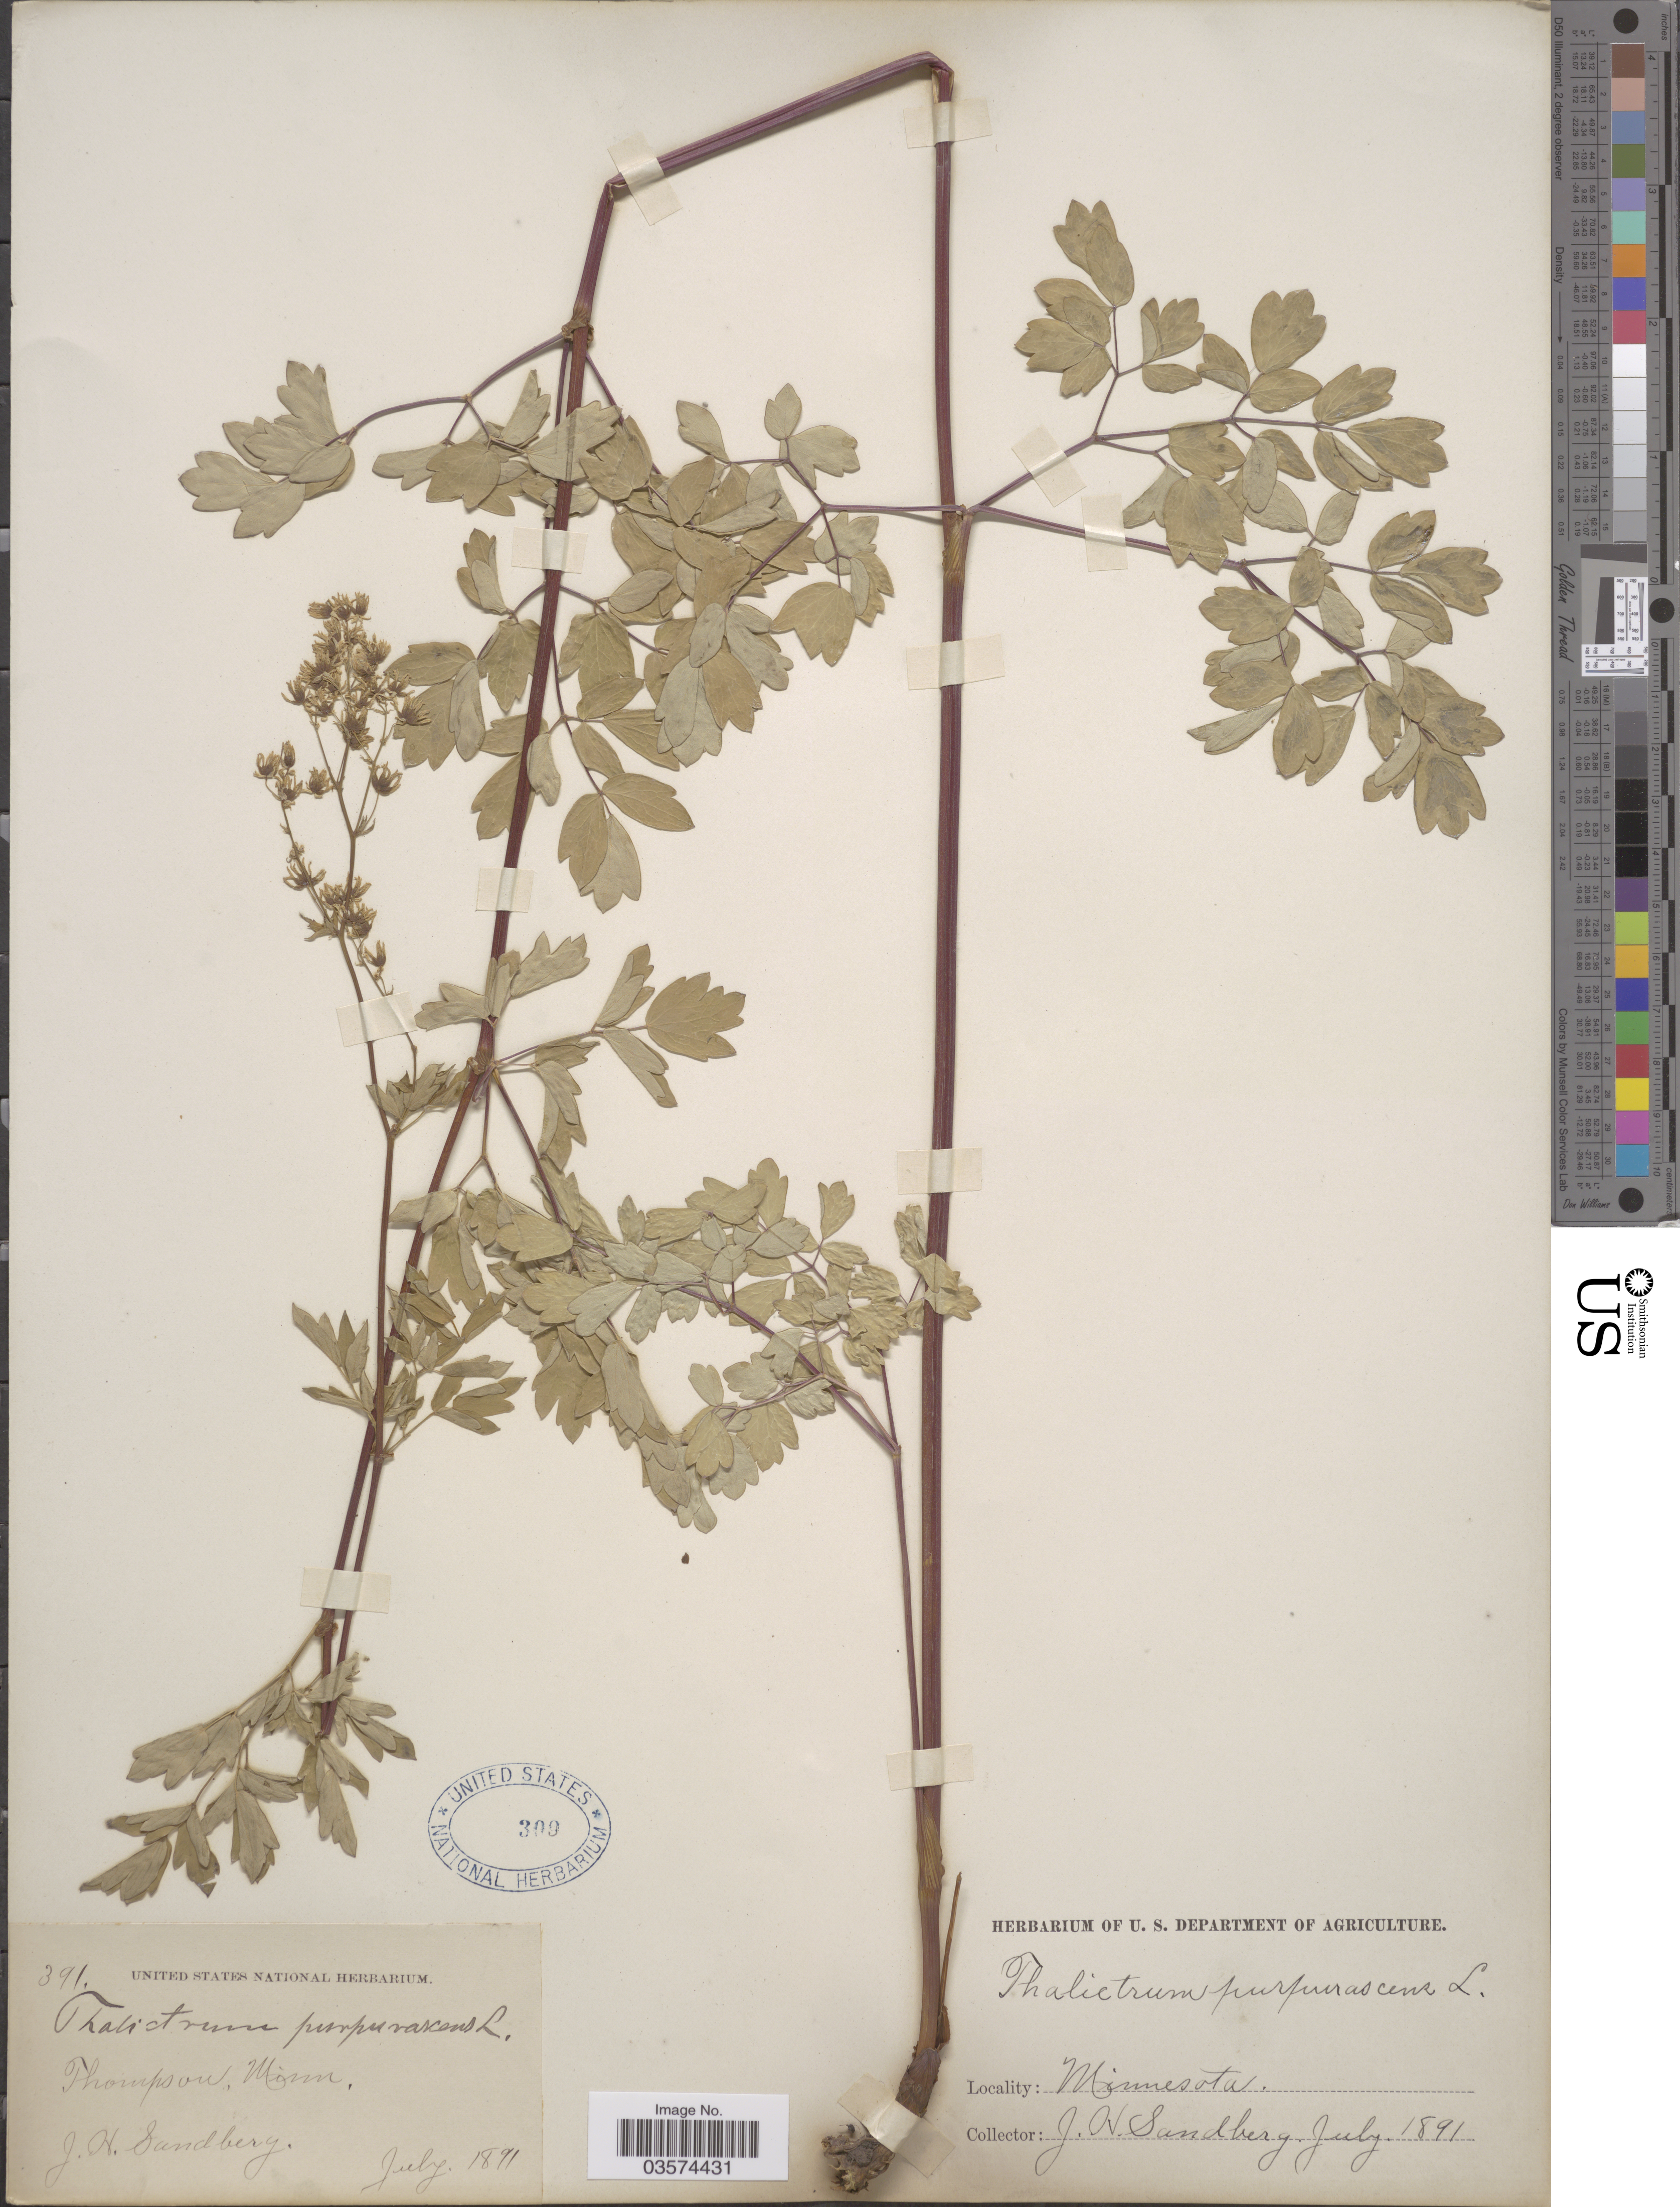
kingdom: Plantae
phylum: Tracheophyta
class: Magnoliopsida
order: Ranunculales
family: Ranunculaceae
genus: Thalictrum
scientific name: Thalictrum dasycarpum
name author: Fisch. & Avé-Lall.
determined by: Strong, Mark T., (BOT), Smithsonian Institution - National Museum of Natural History (UNITED STATES)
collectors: J. H. Sandberg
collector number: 391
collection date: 1891-07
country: United States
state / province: Minnesota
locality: Thompson.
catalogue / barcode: US 309